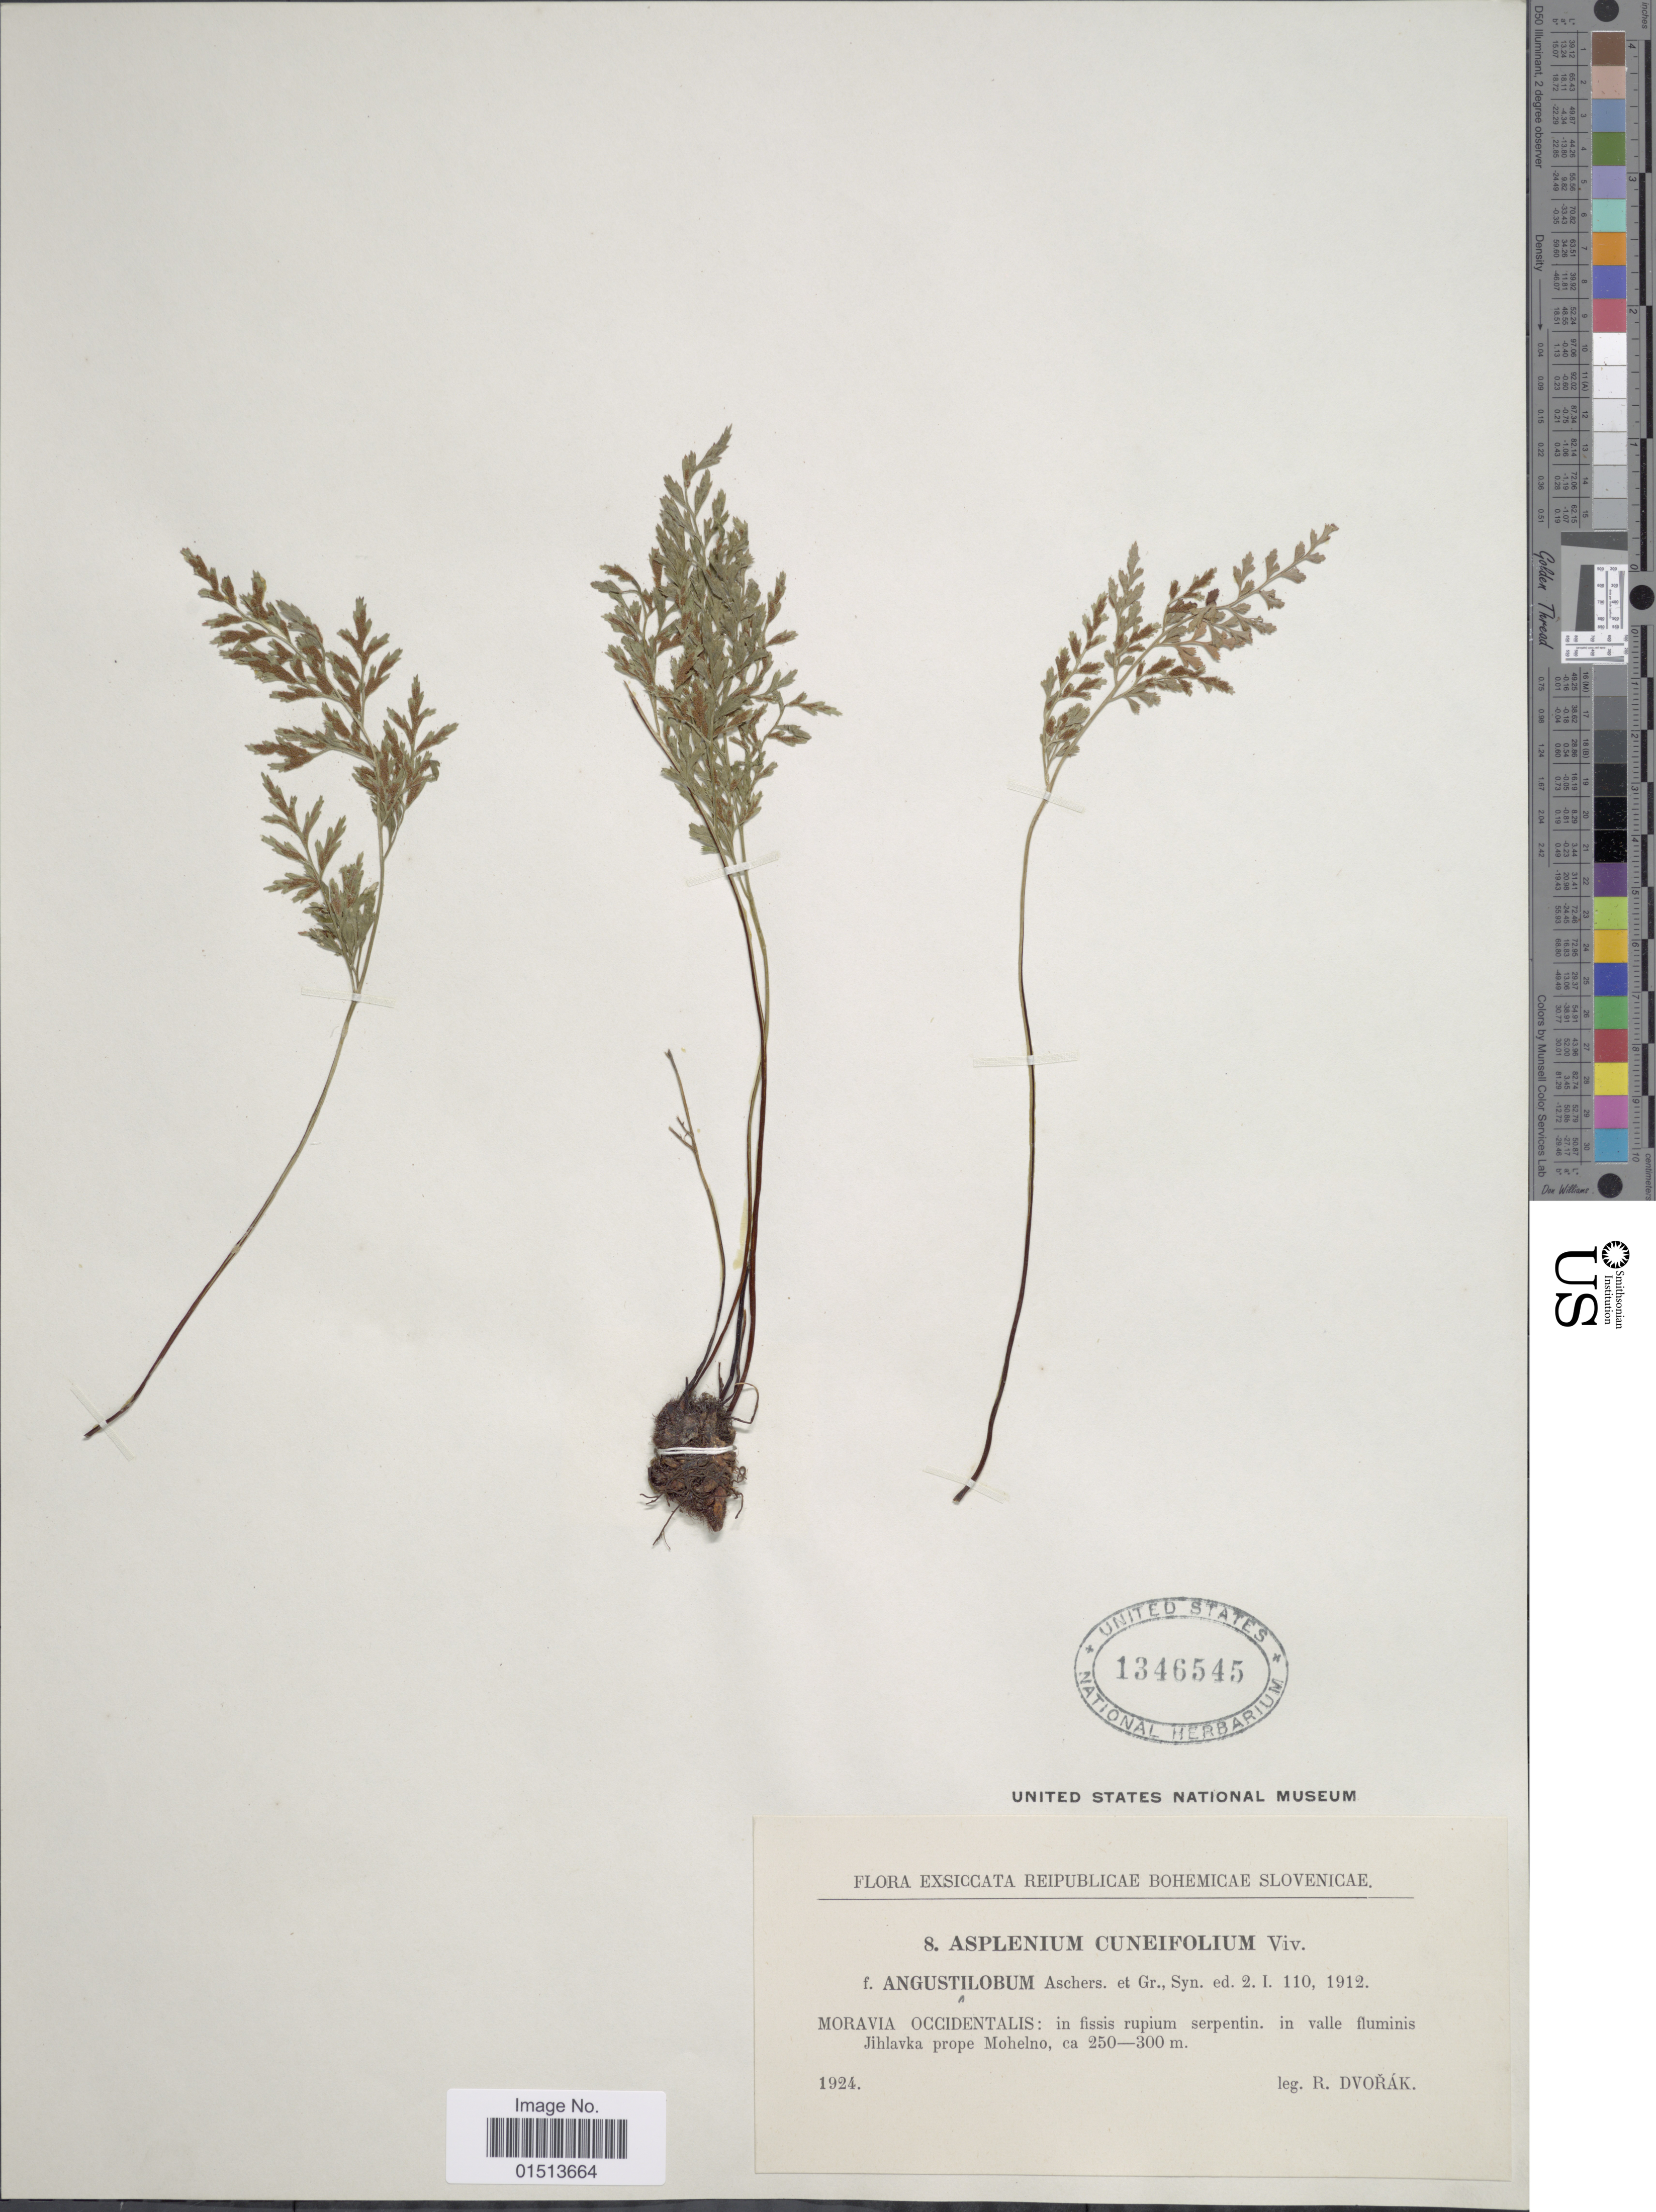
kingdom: Plantae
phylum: Tracheophyta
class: Polypodiopsida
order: Polypodiales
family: Aspleniaceae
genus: Asplenium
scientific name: Asplenium adiantum-nigrum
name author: L.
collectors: R. Dvořák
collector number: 8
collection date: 1924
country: Czechia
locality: Reipublicae Bohemicae Slovenicae, Moravia Occidentalis: in fissis rupium serpentin, in valle fluminis Jihlavka prope Mohelno.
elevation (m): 250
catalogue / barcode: US 1346545